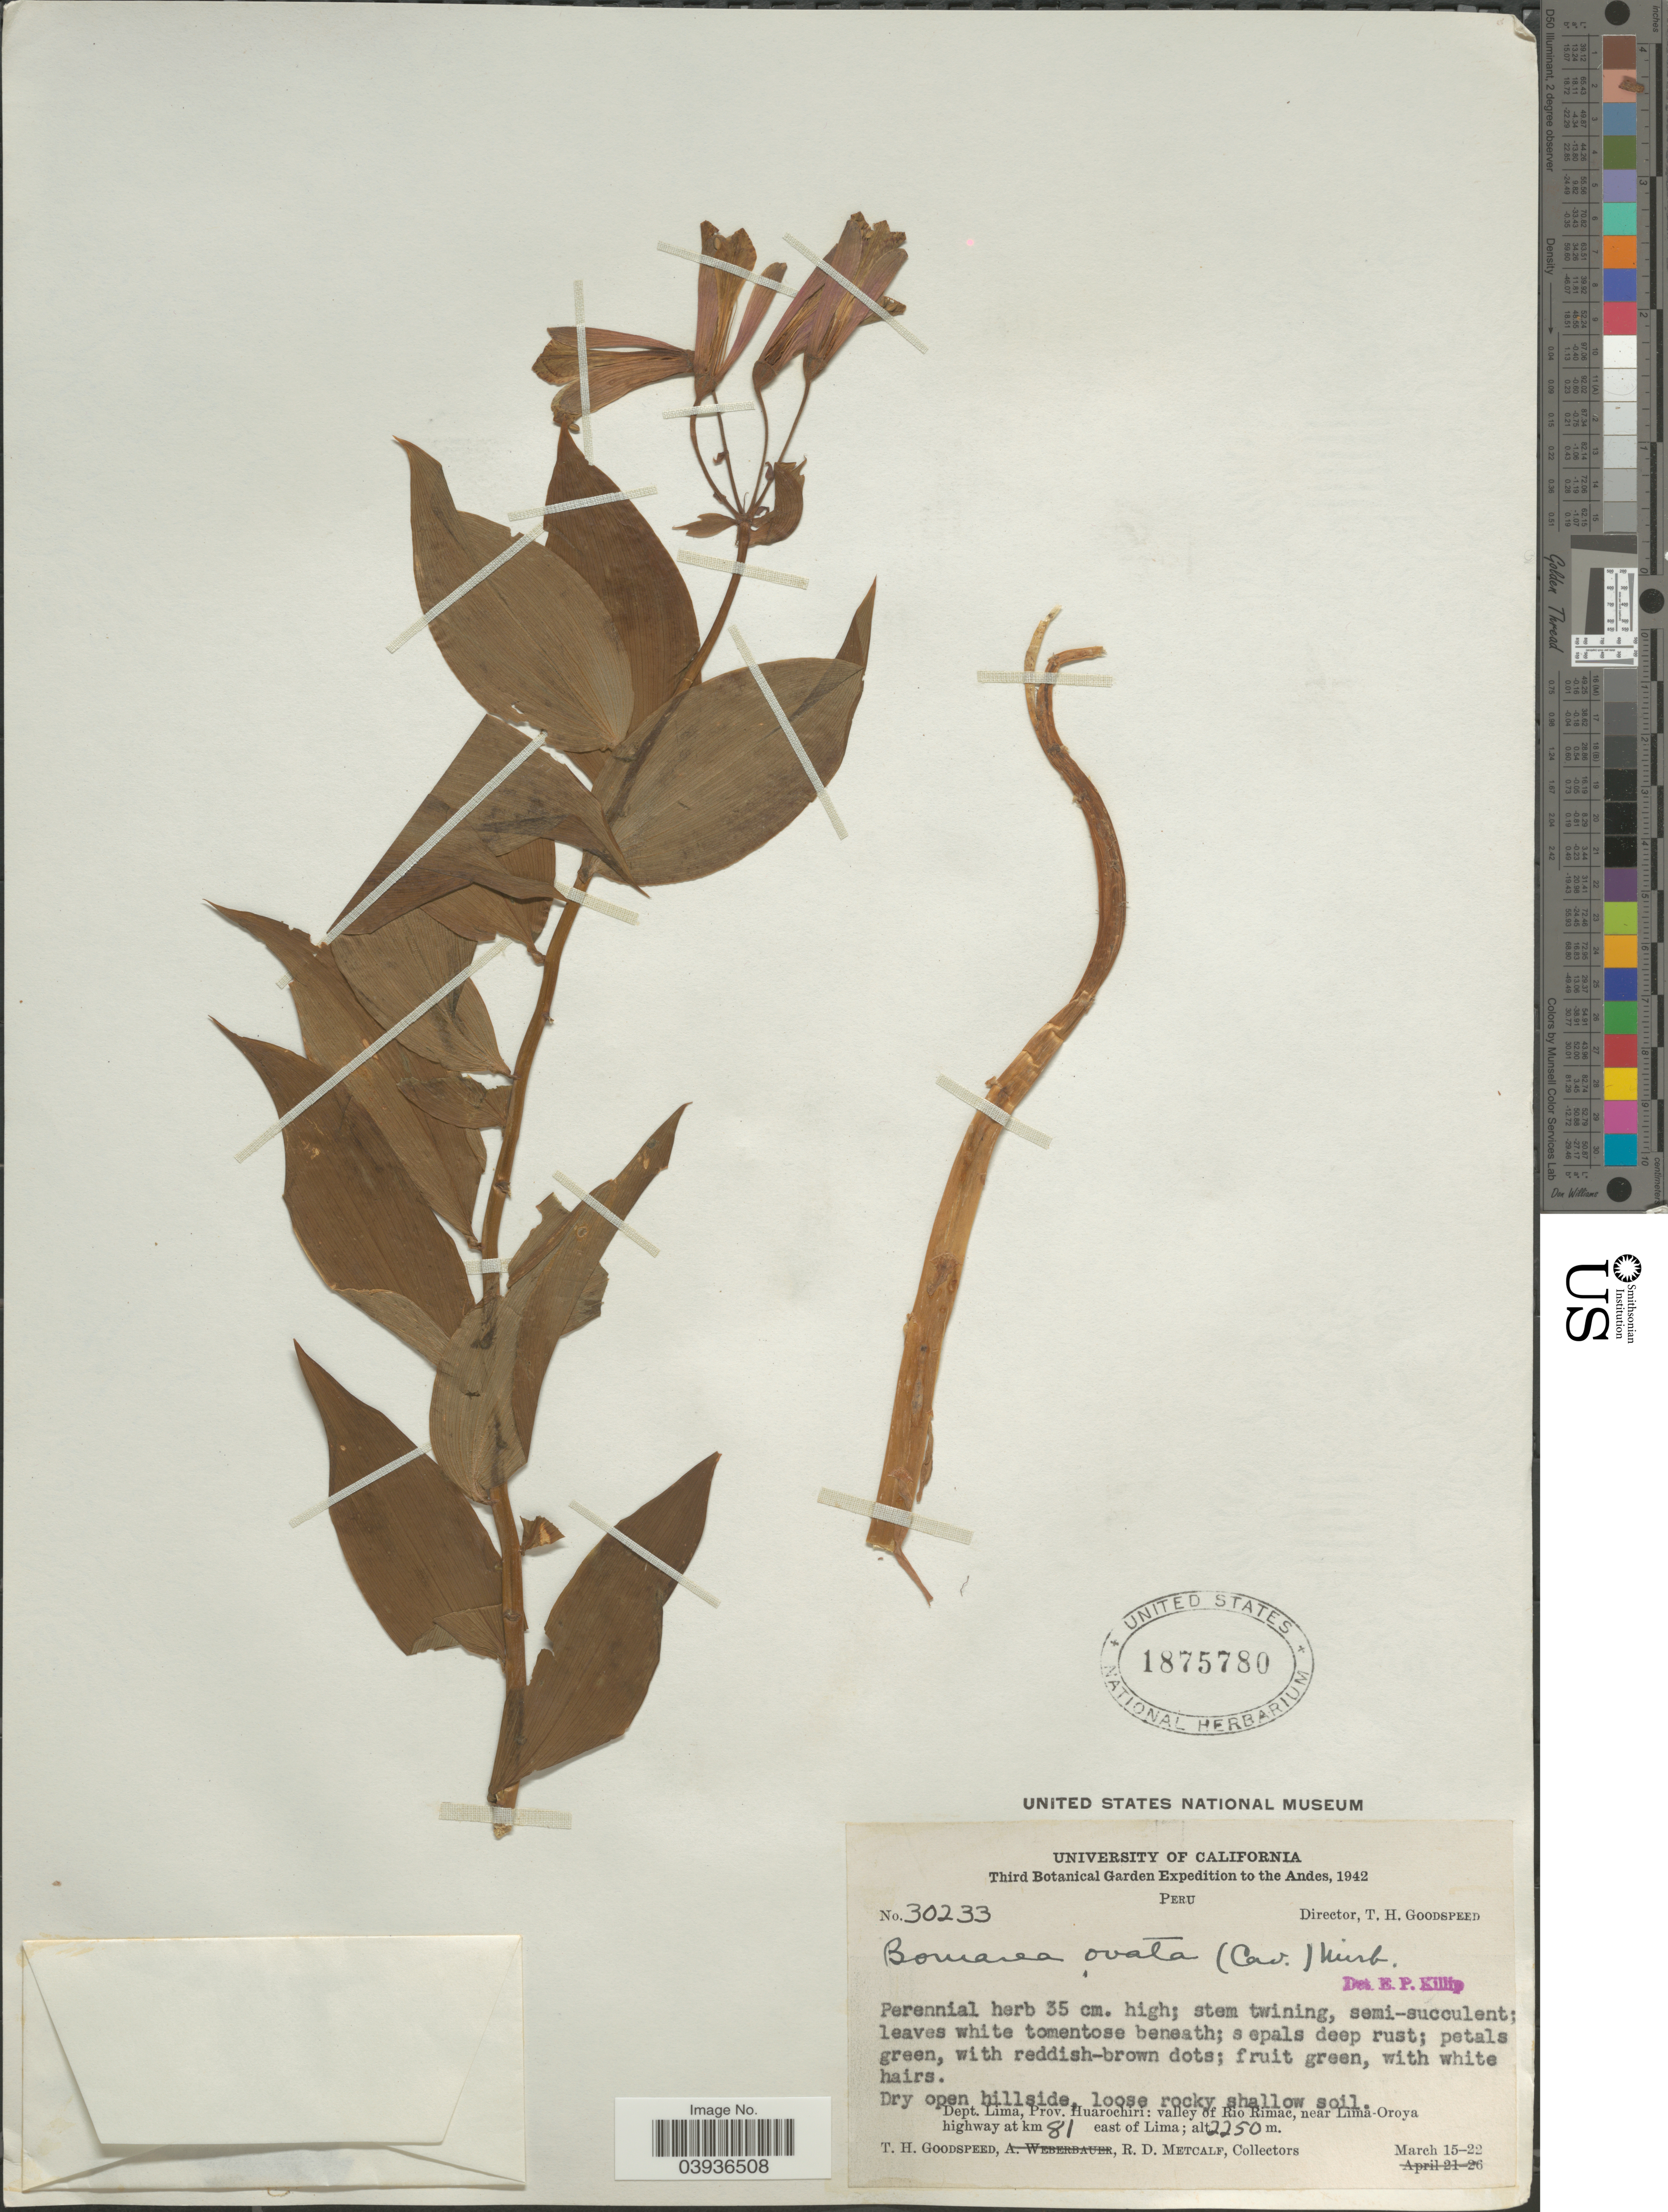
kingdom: Plantae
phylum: Tracheophyta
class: Liliopsida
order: Liliales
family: Alstroemeriaceae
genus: Bomarea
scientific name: Bomarea ovata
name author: (Cav.) Mirb.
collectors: T. Goodspeed & R. D. Metcalf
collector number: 30233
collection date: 1942-03-15/1942-03-22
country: Peru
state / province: Lima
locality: Andes. Dept. Lima, Prov. Huarochiri: valley of Rio Rimac, near Lima-Oroya highway at km 81 east of Lima.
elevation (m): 2250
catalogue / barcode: US 1875780